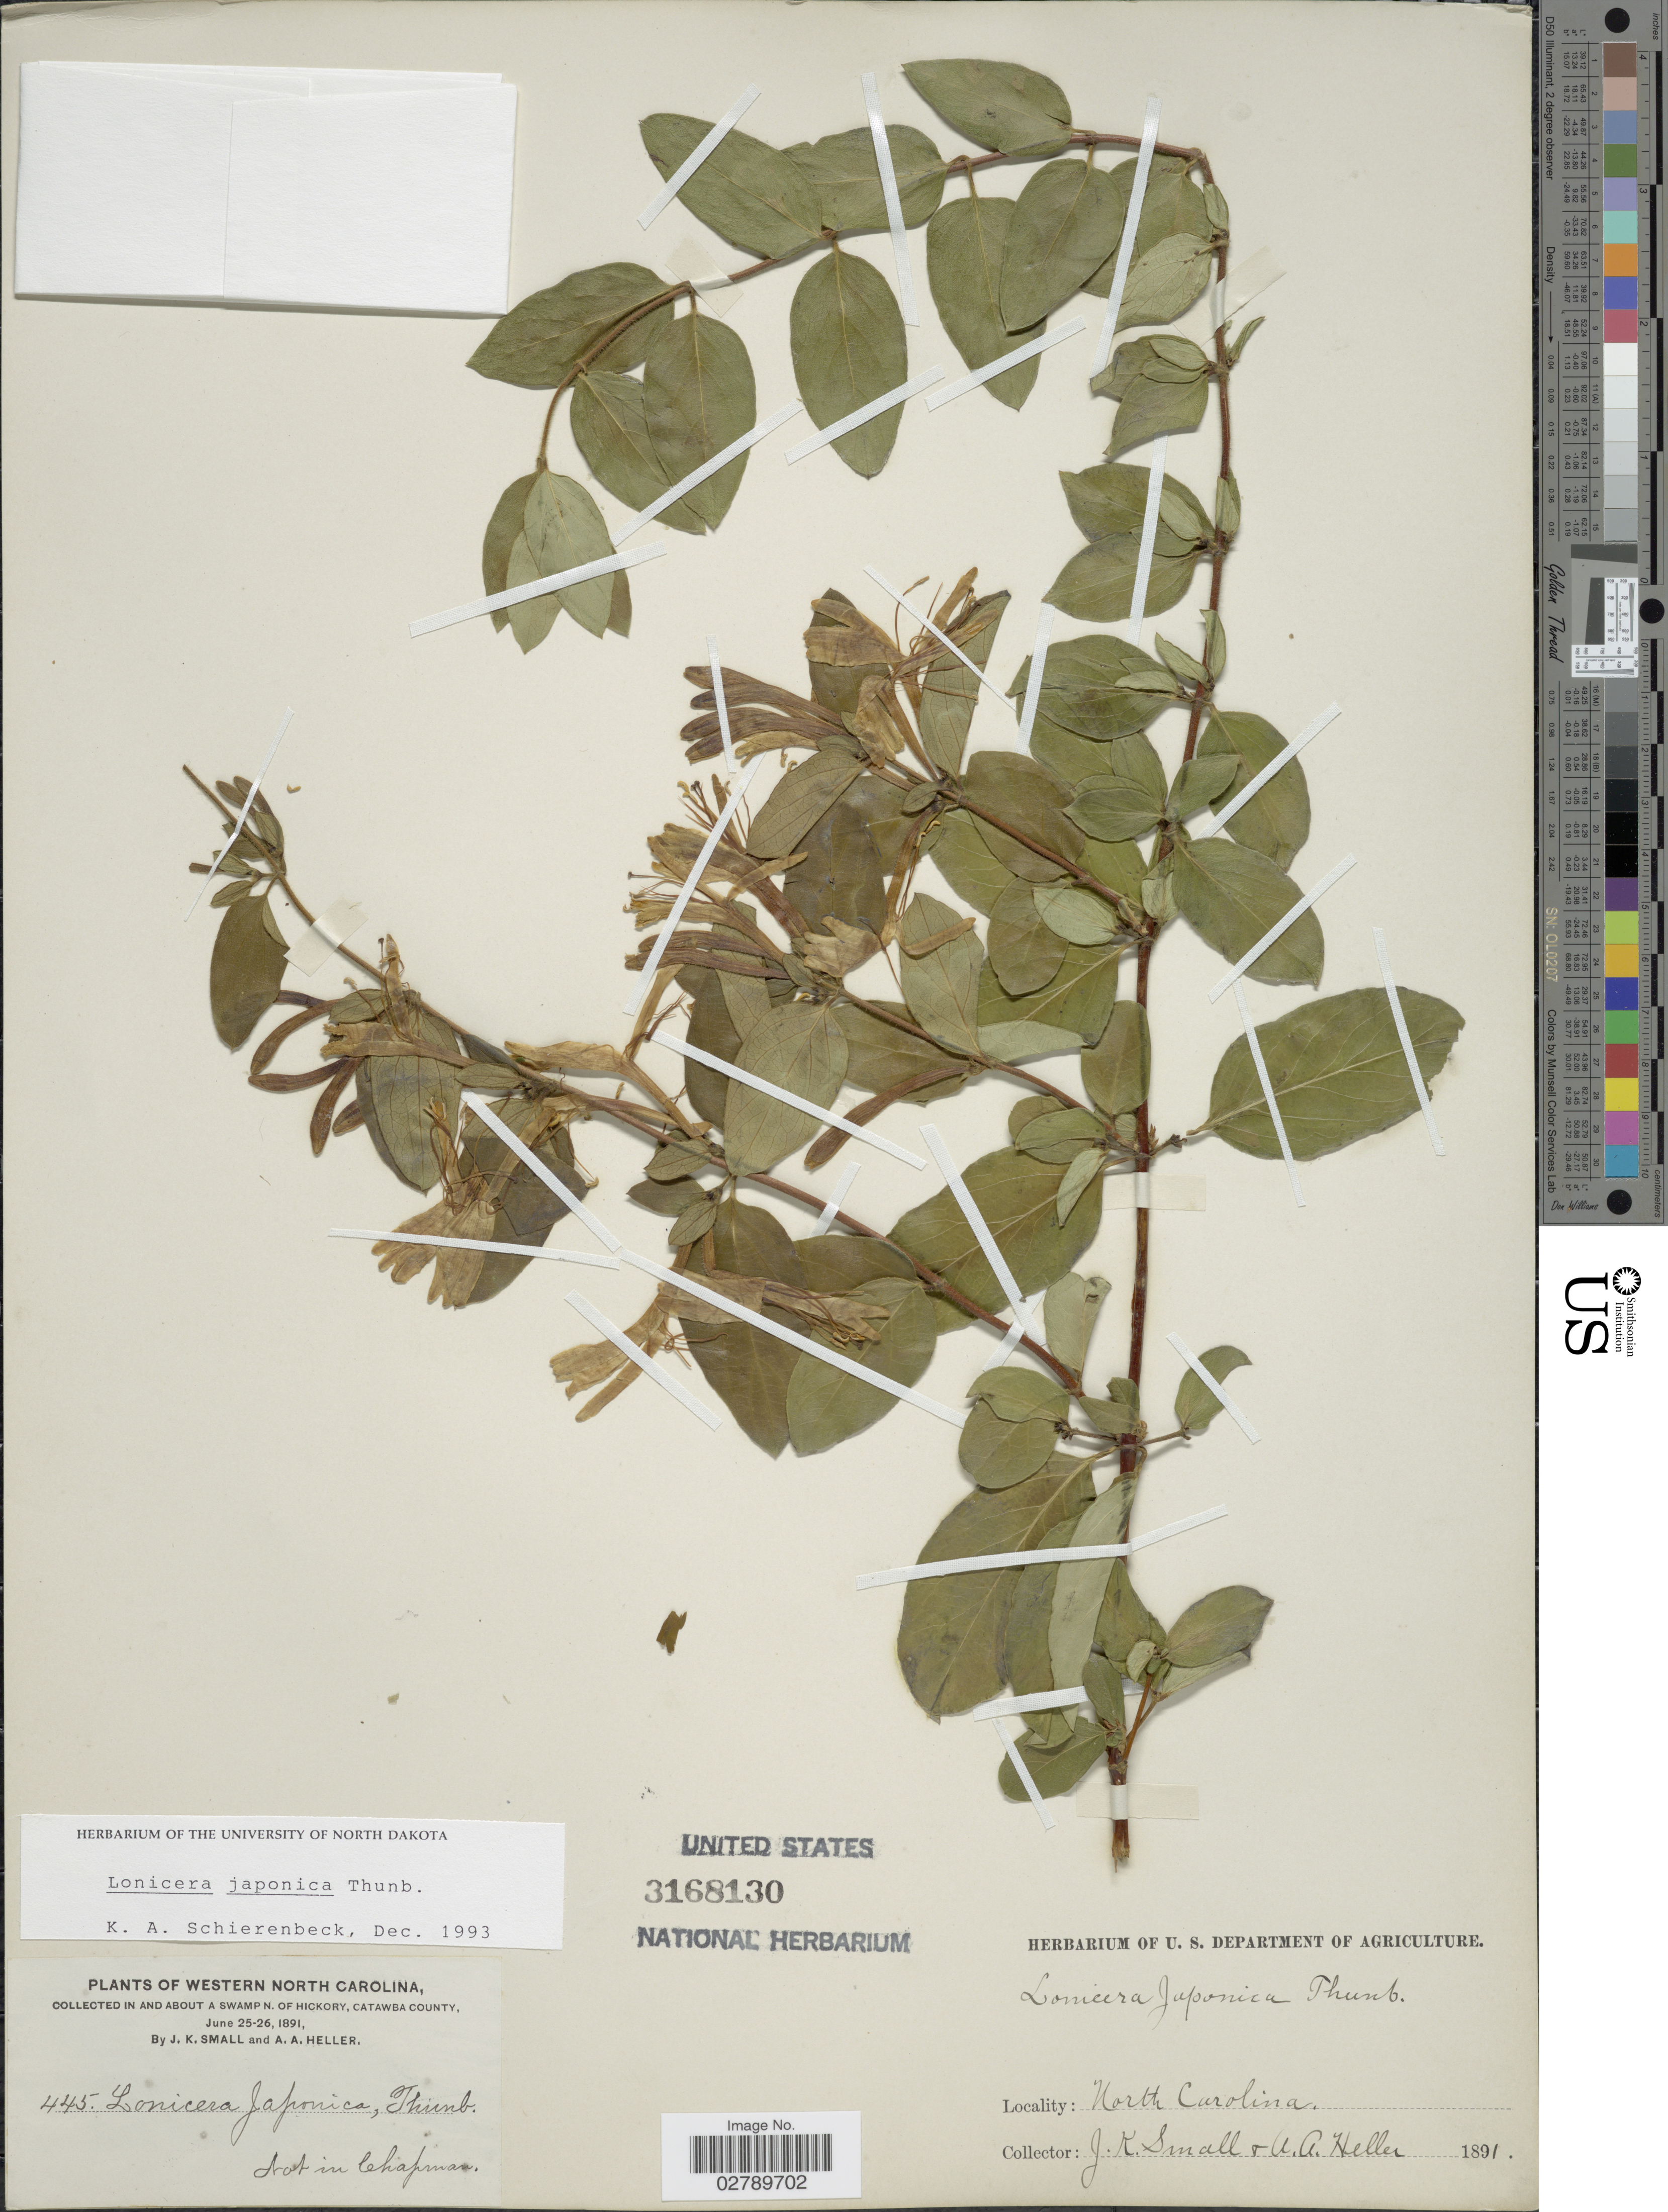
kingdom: Plantae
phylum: Tracheophyta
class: Magnoliopsida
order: Dipsacales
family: Caprifoliaceae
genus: Lonicera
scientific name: Lonicera japonica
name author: Thunb.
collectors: J. K. Small & A. A. Heller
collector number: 445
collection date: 1891-06-25/1891-06-26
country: United States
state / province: North Carolina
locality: Western North Carolina. In and about a swamp n. of Hickory, Catawba County.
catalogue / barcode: US 3168130